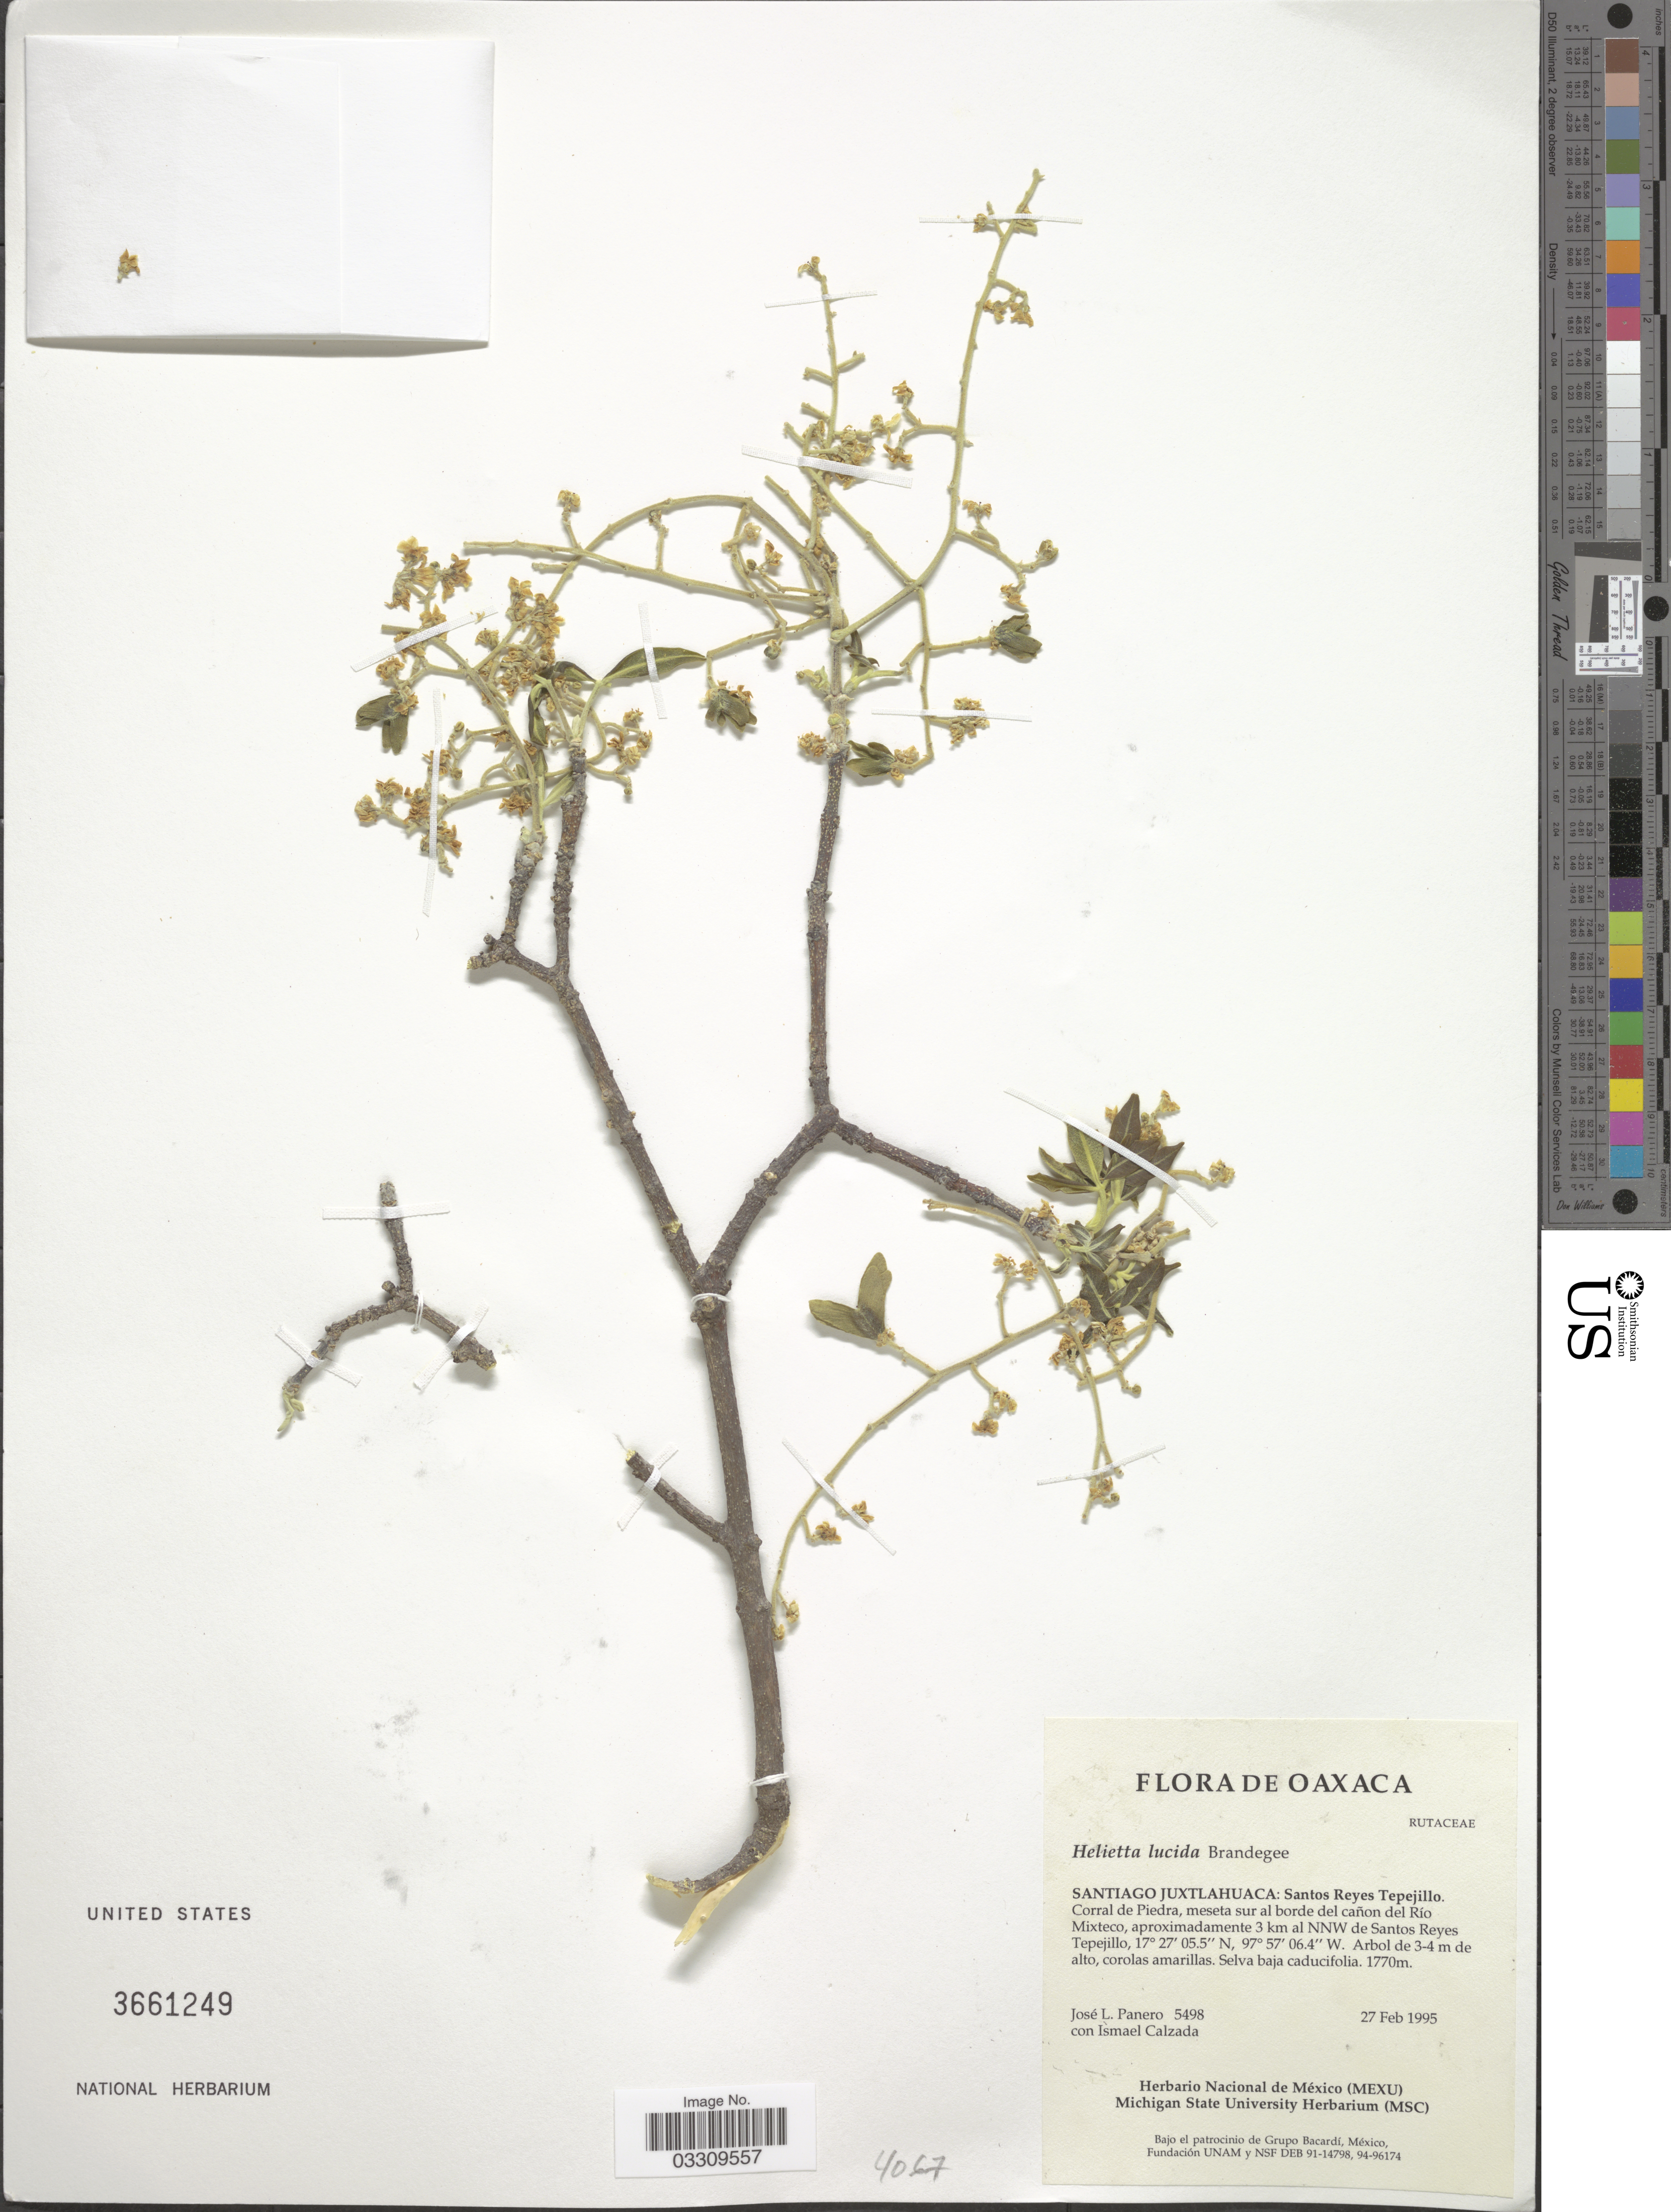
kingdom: Plantae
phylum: Tracheophyta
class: Magnoliopsida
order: Sapindales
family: Rutaceae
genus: Helietta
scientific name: Helietta lucida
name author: Brandegee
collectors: J. L. Panero & I. Calzada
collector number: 5498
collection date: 1995-02-27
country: Mexico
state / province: Oaxaca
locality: Santiago Juxtlahuaca: Santos Reyes Tepejillo. Corral de Piedra, meseta sur al borde del cañon del Río Mixteco, aproximadamente 3 km al NNW de Santos Reyes Tepejillo.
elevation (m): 1770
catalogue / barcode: US 3661249